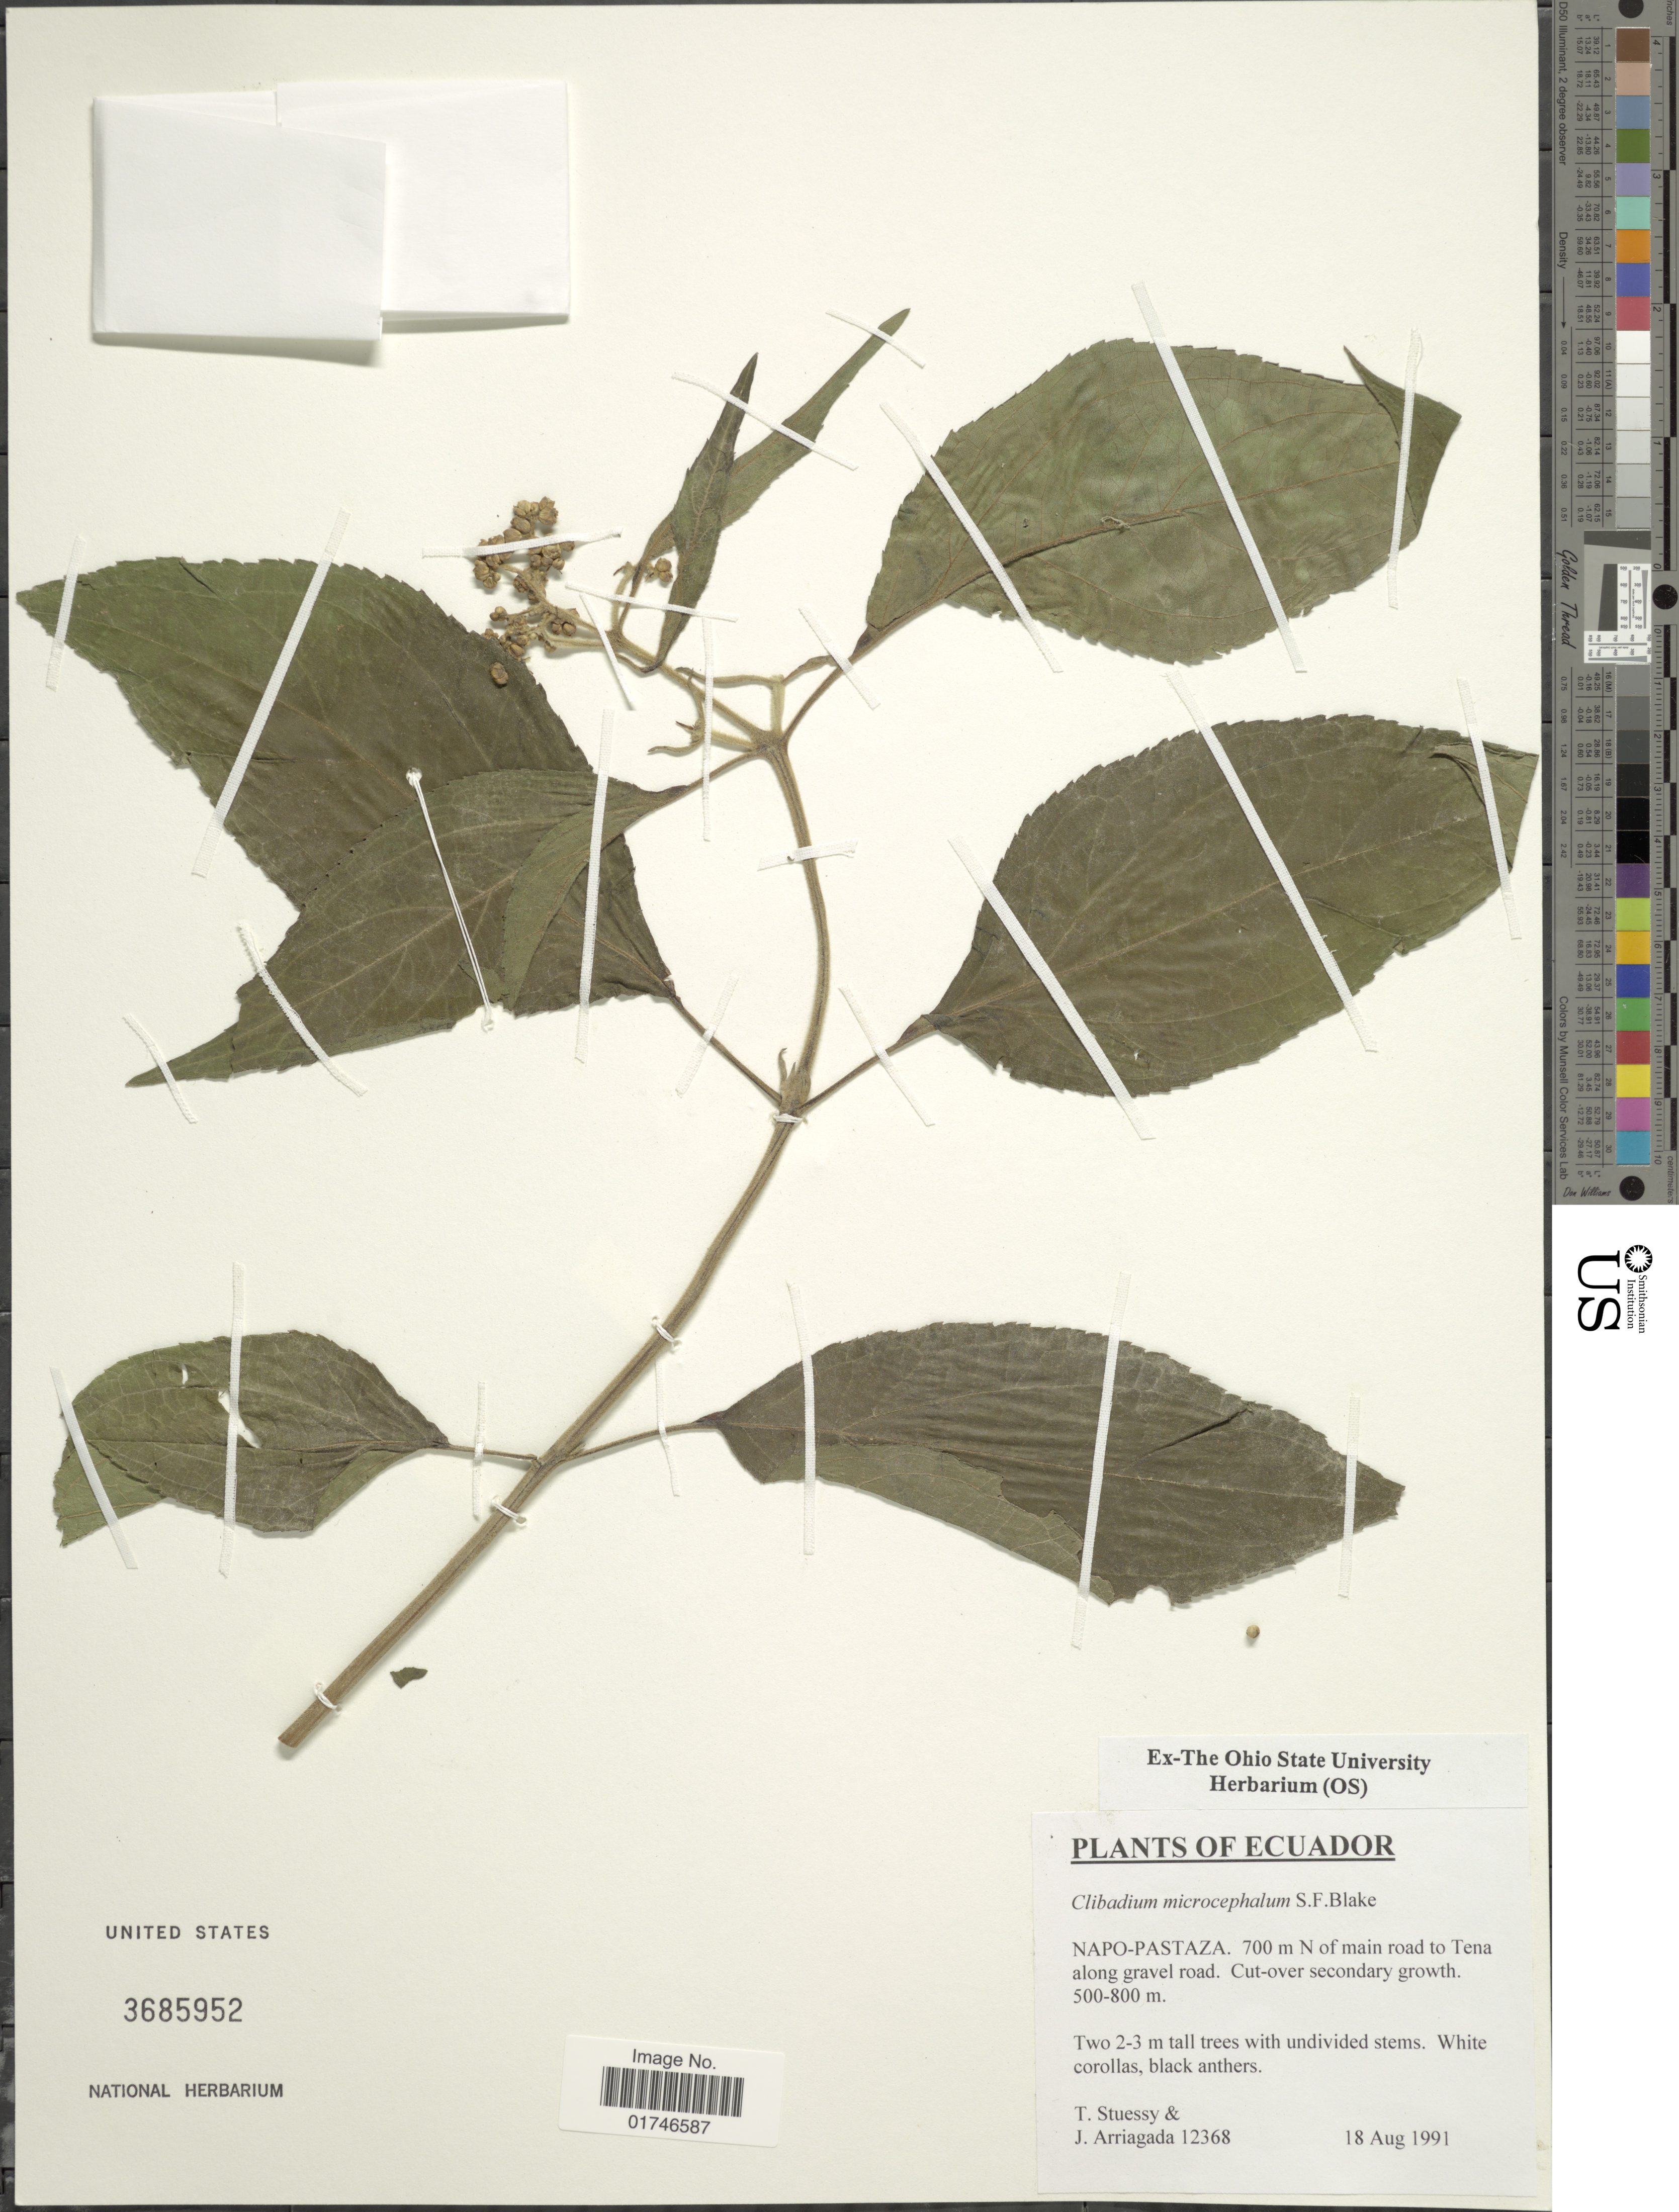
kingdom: Plantae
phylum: Tracheophyta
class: Magnoliopsida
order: Asterales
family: Asteraceae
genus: Clibadium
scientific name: Clibadium microcephalum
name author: S.F. Blake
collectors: T. Stuessy & J. Arriagada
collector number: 12368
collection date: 1991-08-18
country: Ecuador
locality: Napo-Pastaza, 700 m N of main rood to Tena along gravel road.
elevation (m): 500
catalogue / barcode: US 3685952